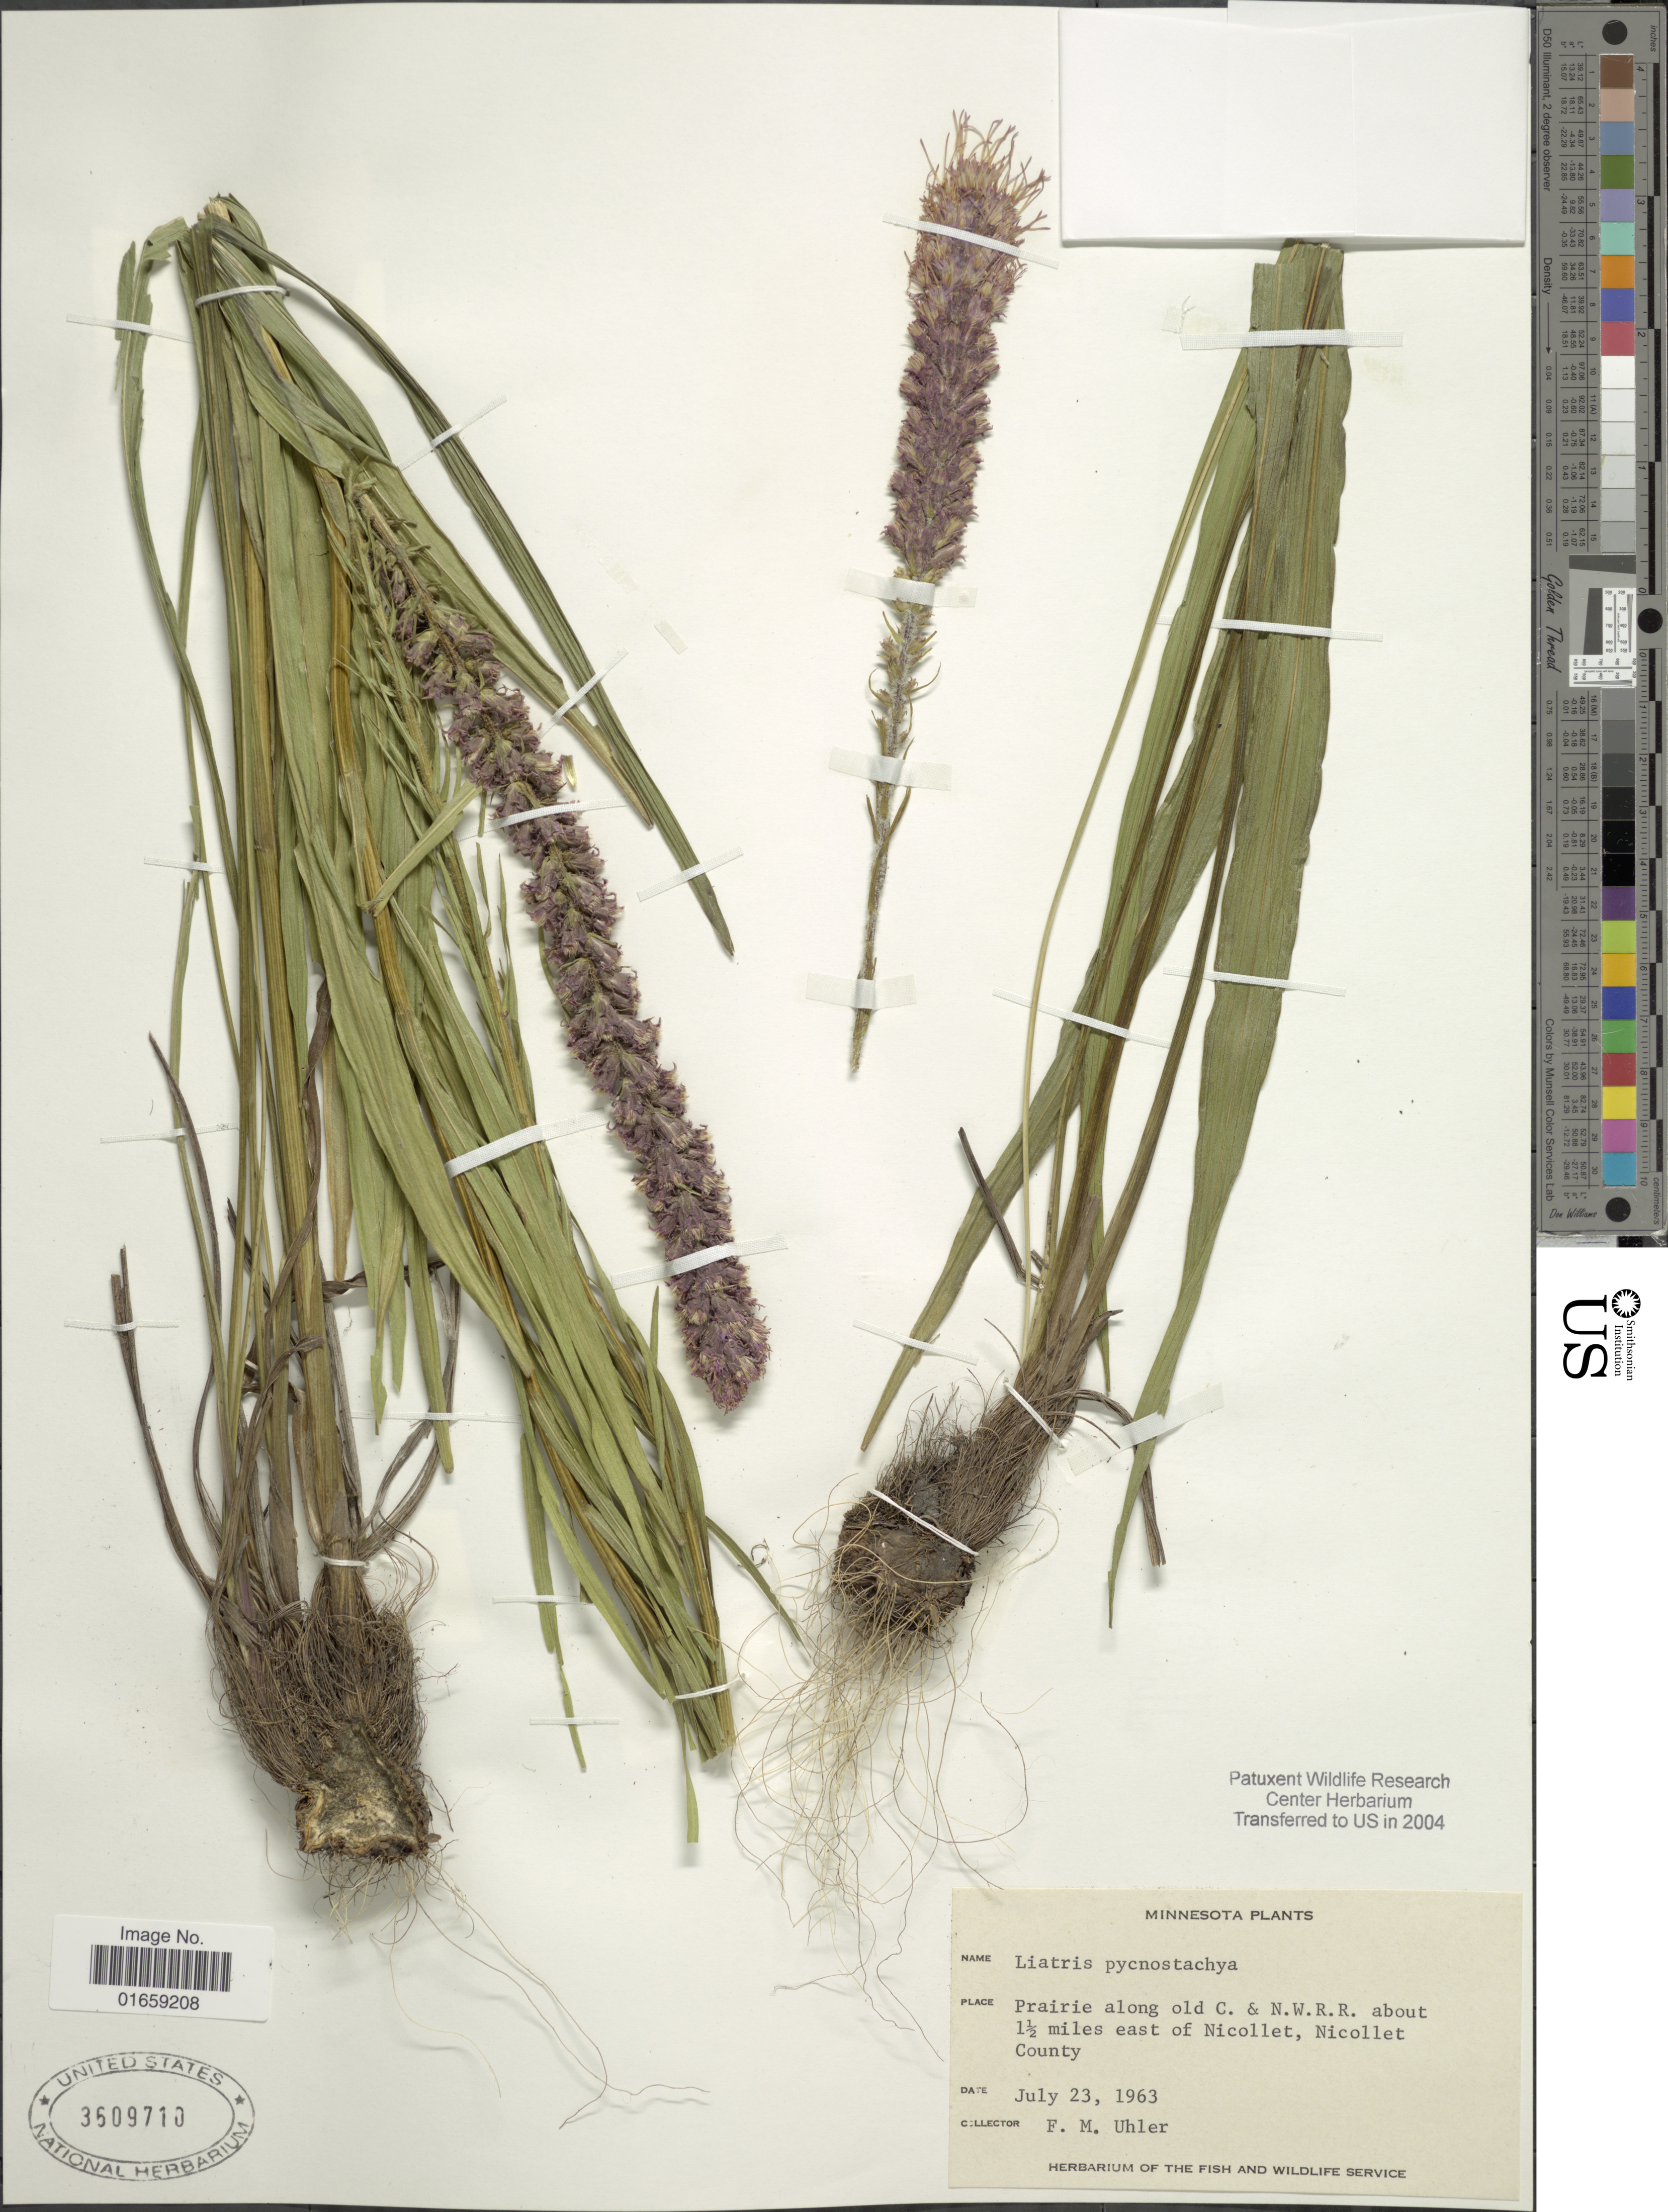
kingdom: Plantae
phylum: Tracheophyta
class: Magnoliopsida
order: Asterales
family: Asteraceae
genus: Liatris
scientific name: Liatris pycnostachya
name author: Michx.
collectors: F. M. Uhler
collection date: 1963-07-23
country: United States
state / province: Minnesota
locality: Prairie along old C. & N. W. R. R. about 1½ miles east of Nicollet, Nicollet County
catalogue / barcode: US 3509710